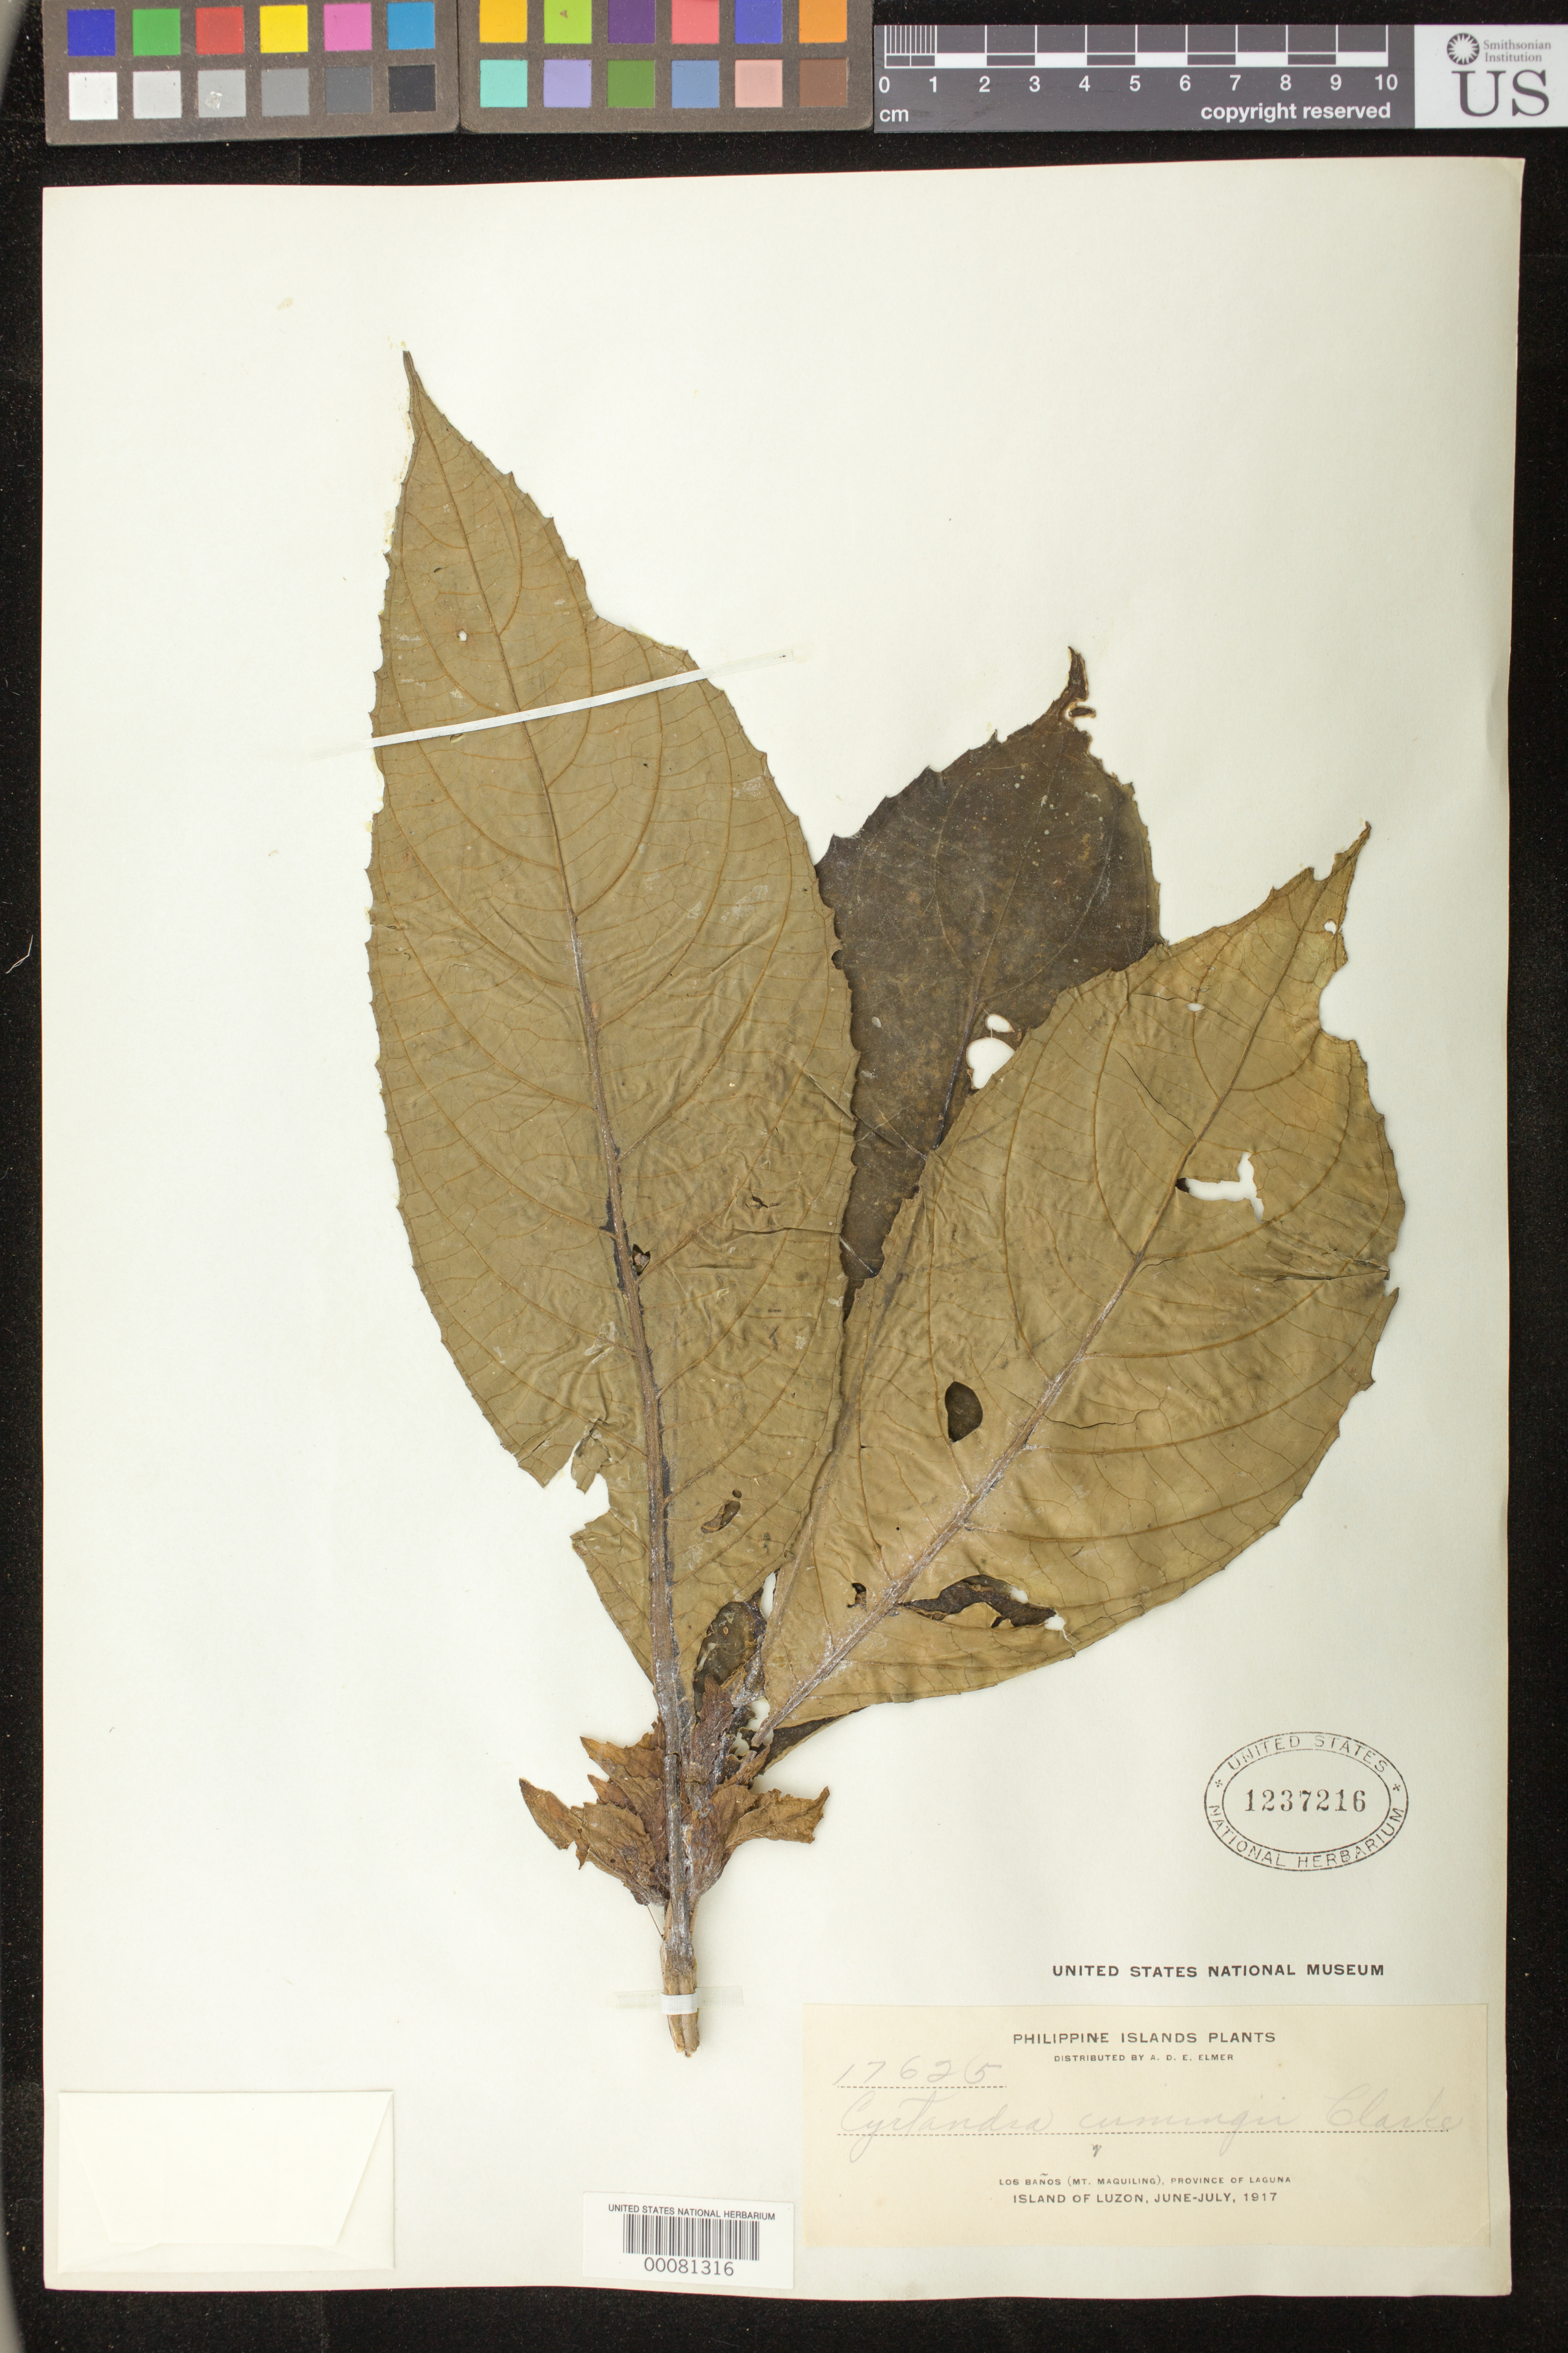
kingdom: Plantae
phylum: Tracheophyta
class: Magnoliopsida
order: Lamiales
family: Gesneriaceae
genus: Cyrtandra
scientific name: Cyrtandra cumingii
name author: C.B. Clarke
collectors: A. D. E. Elmer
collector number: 17625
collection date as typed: Jun-Jul 1917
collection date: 1917-06/1917-07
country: Philippines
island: Luzon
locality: Los Baños (Mt. Maquiling), Province of Laguna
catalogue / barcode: US 1237216